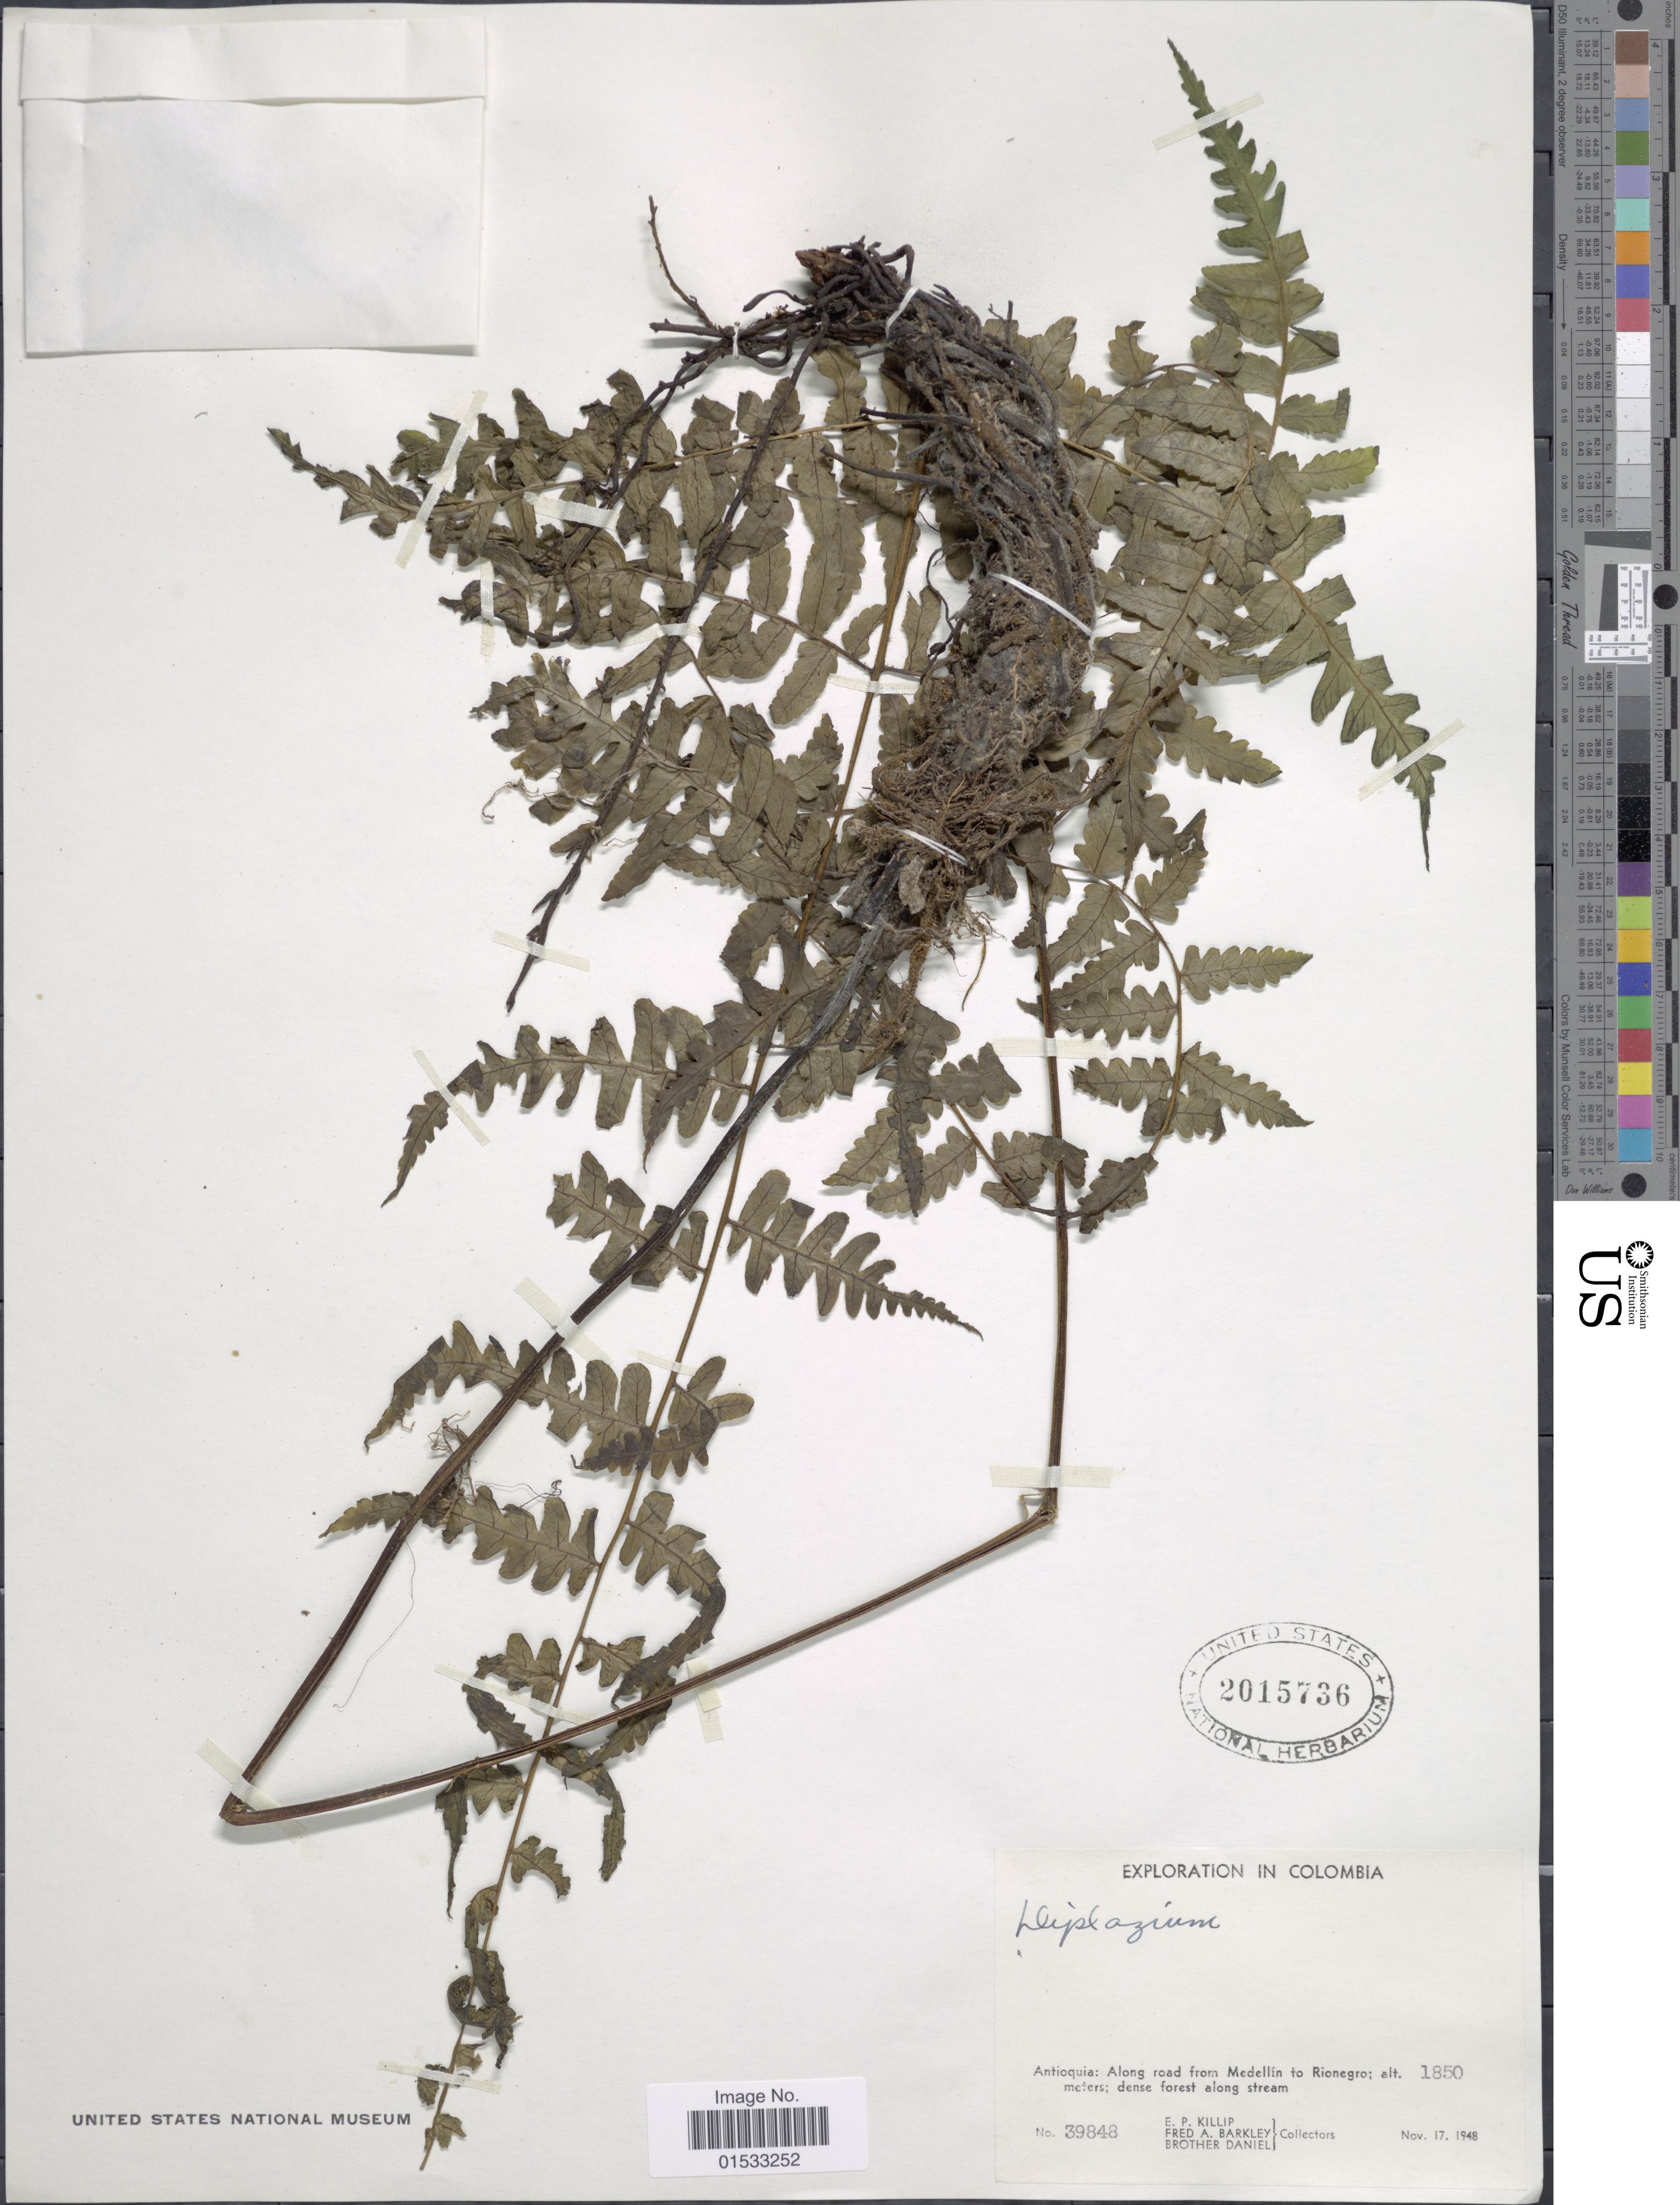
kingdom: Plantae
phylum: Tracheophyta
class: Polypodiopsida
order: Polypodiales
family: Athyriaceae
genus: Diplazium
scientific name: Diplazium sp.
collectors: E. P. Killip, F. A. Barkley & Bro. Daniel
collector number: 39848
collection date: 1948-11-17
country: Colombia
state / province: Antioquia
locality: Along road from Medellín to Rionegro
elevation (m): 1850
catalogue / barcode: US 2015736